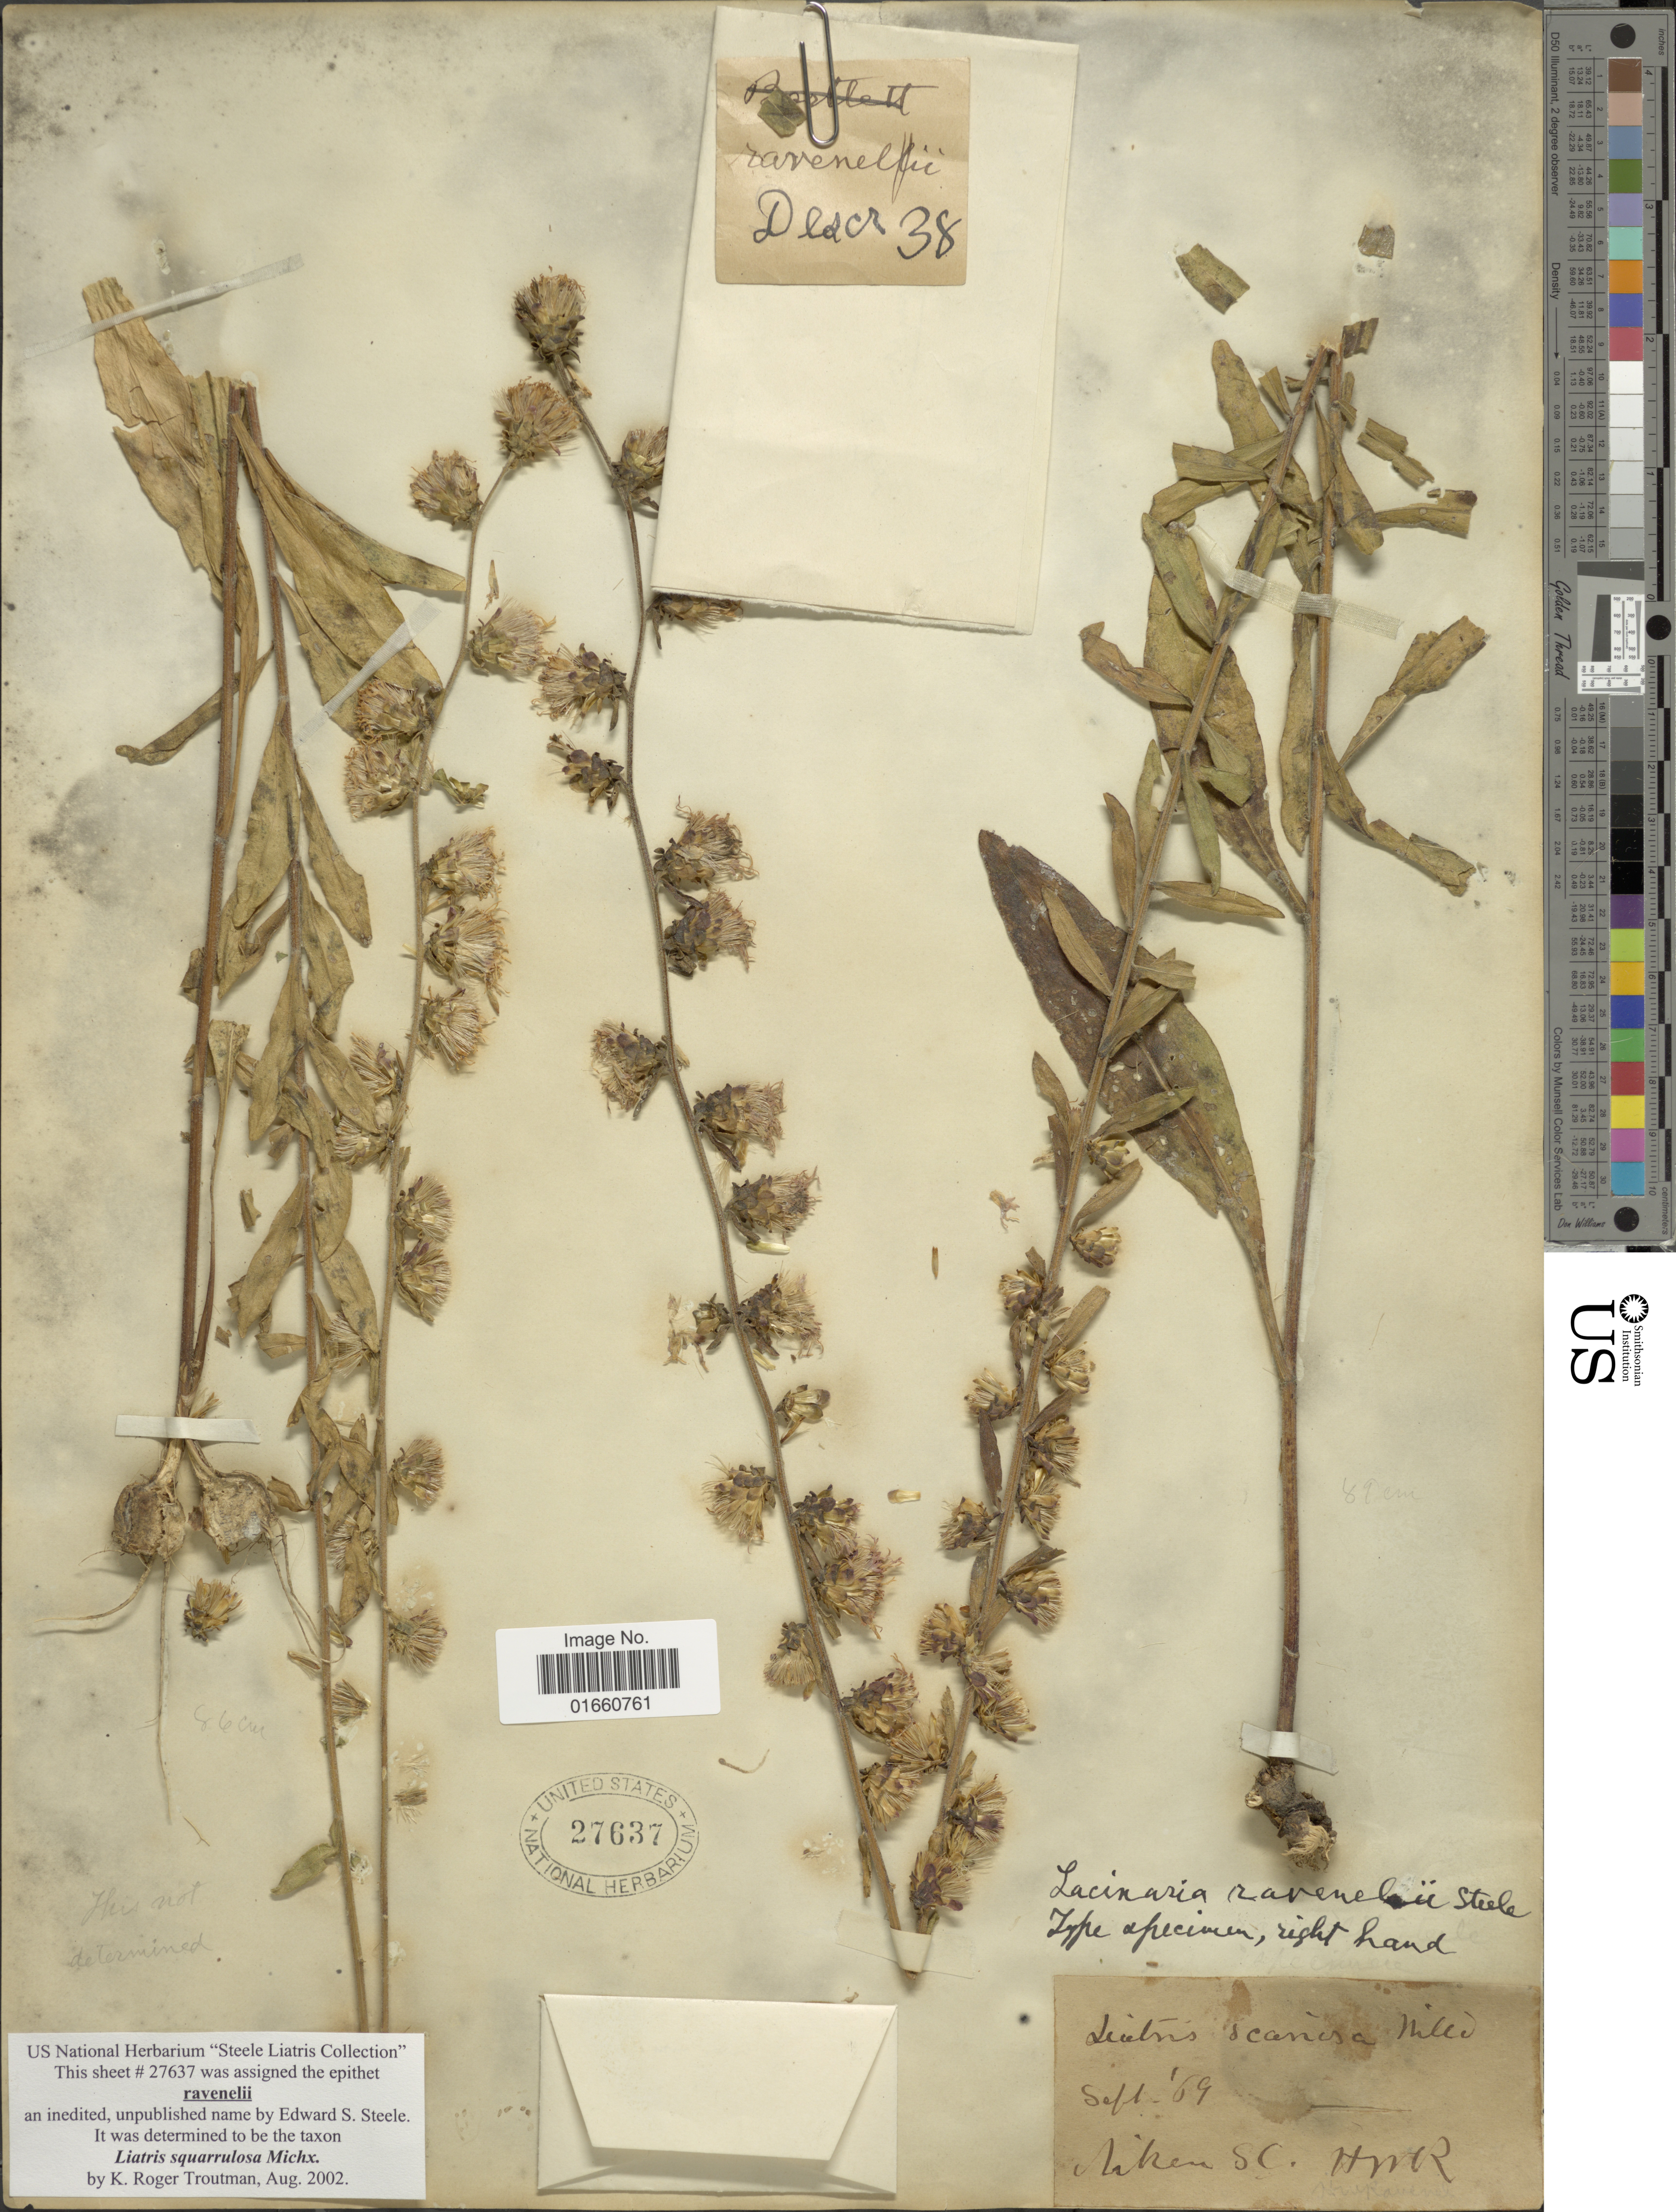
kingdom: Plantae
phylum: Tracheophyta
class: Magnoliopsida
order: Asterales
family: Asteraceae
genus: Liatris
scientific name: Liatris squarrulosa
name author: Michx.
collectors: H. W. R.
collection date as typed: Transcribed d/m/y: /9/69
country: United States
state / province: South Carolina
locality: Aiken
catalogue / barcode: US 27637